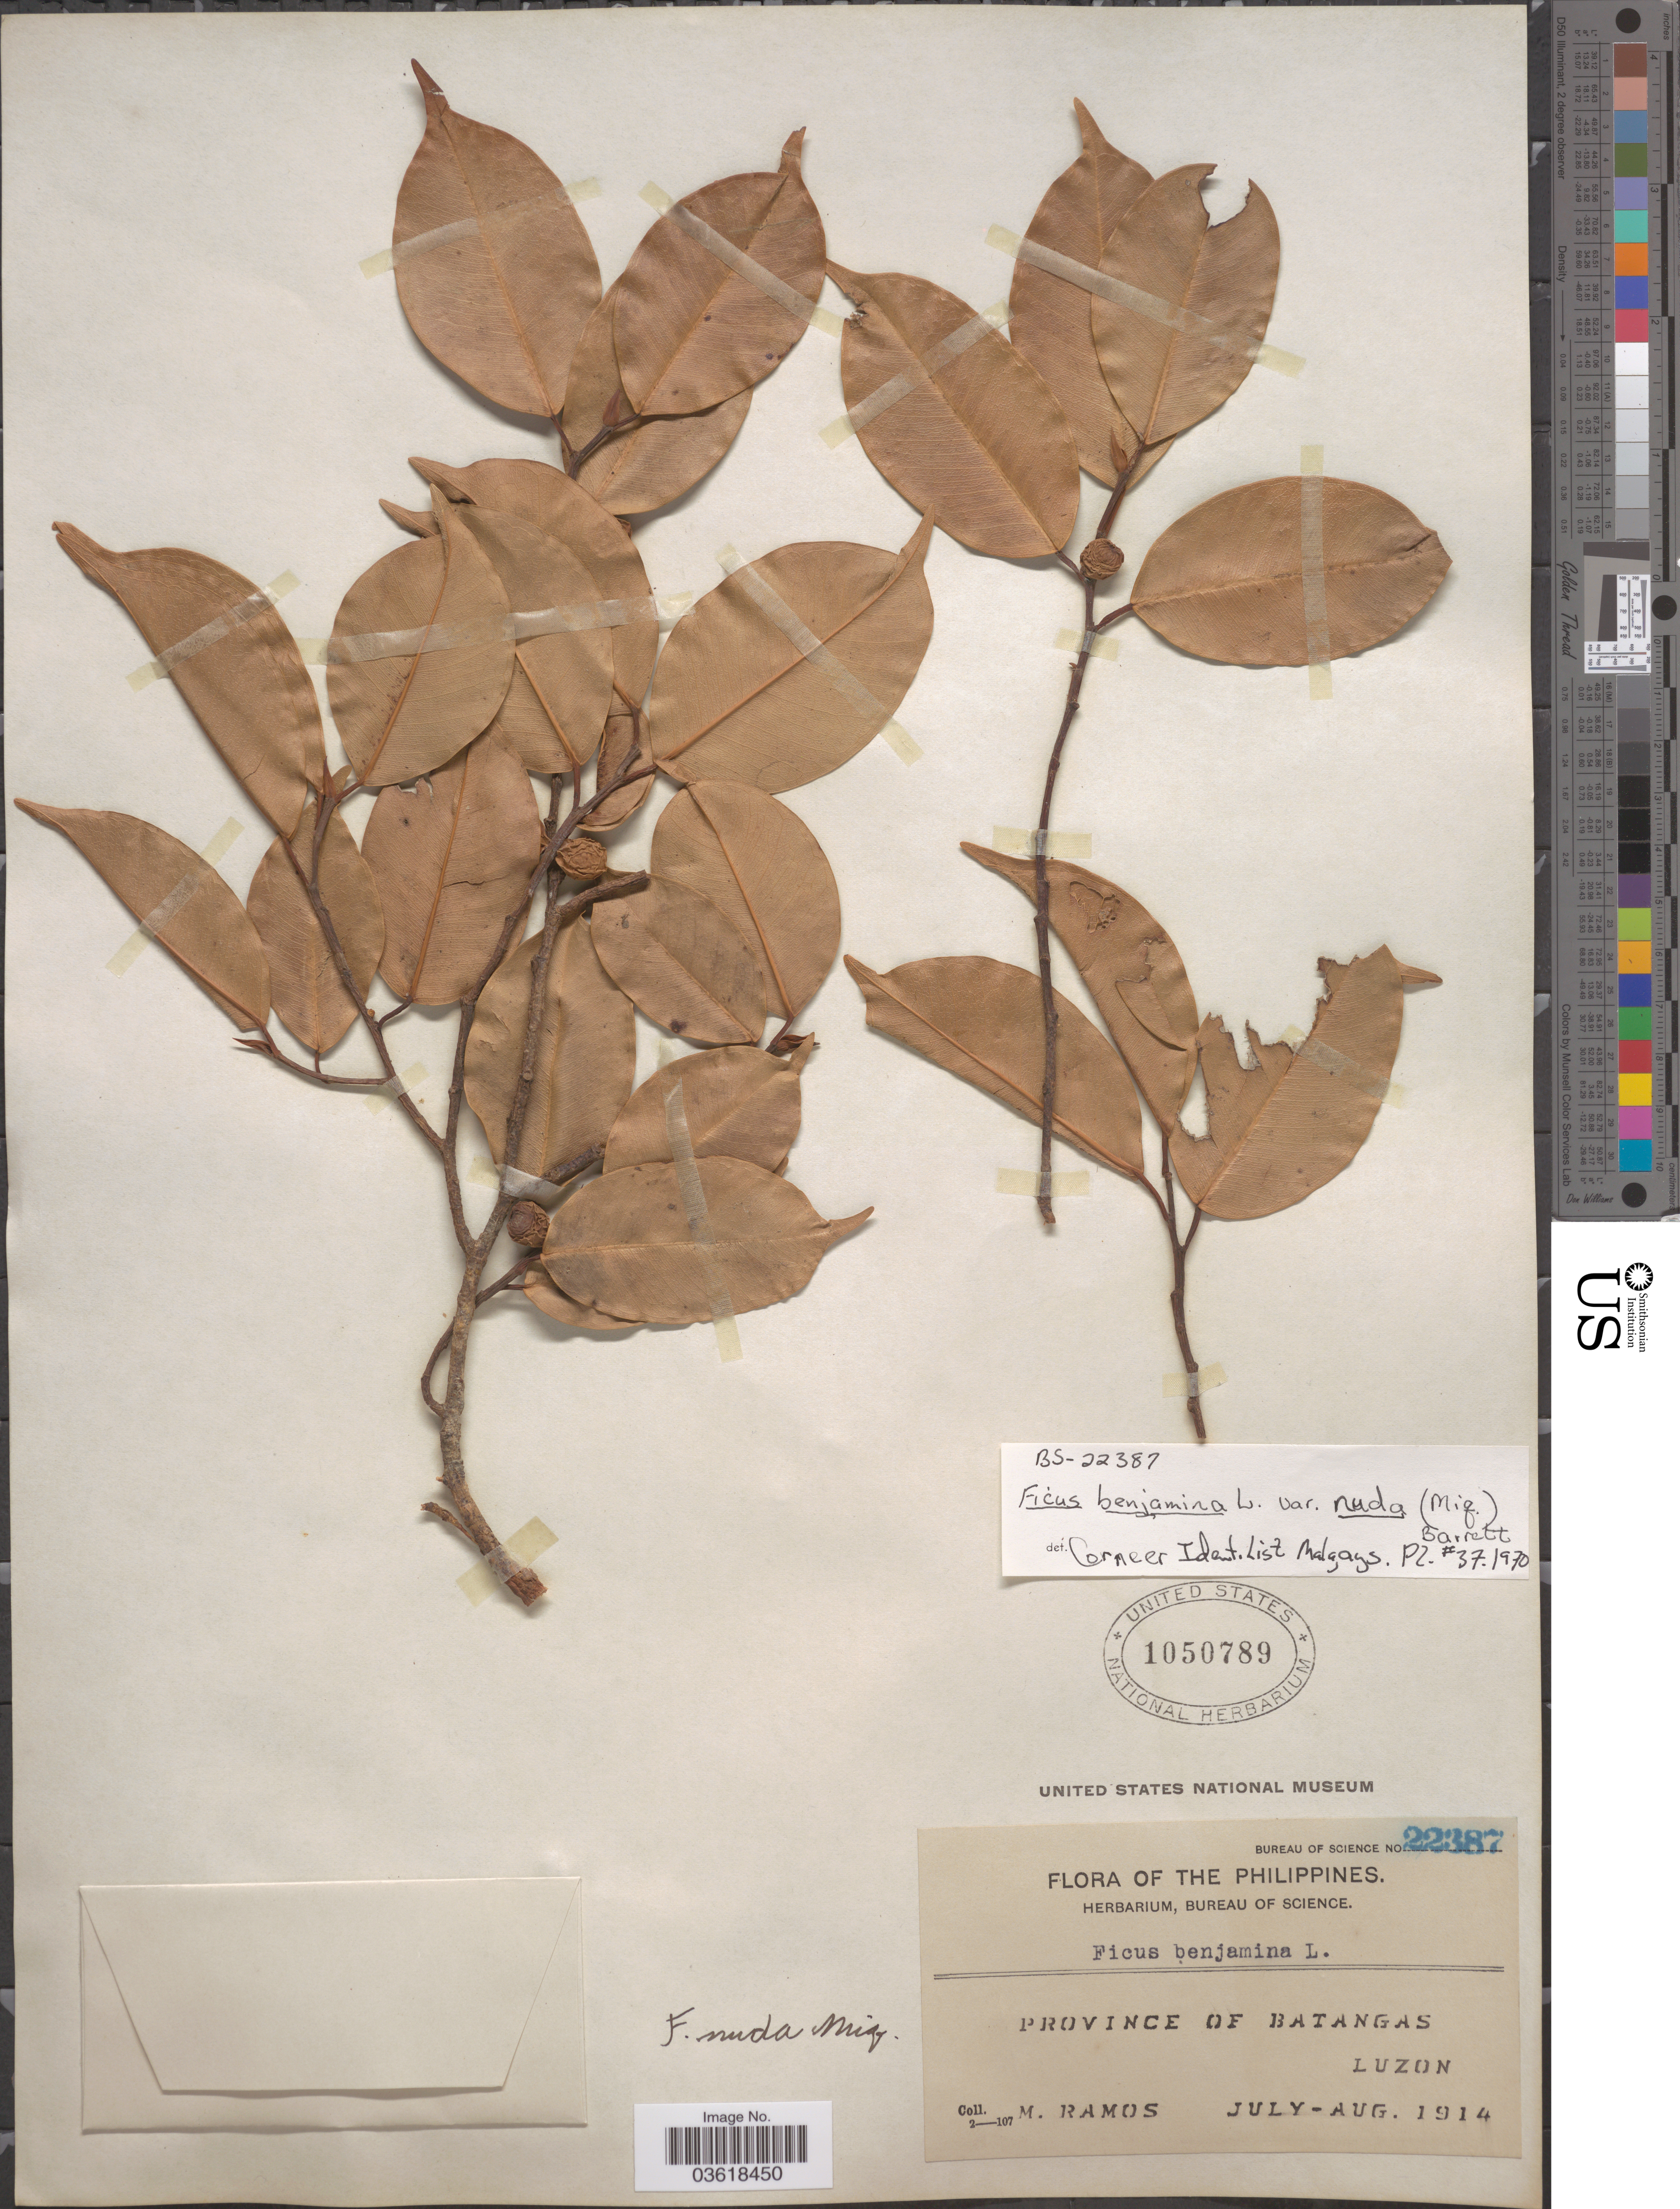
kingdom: Plantae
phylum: Tracheophyta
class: Magnoliopsida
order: Rosales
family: Moraceae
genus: Ficus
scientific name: Ficus benjamina var. nuda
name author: (Miq.) Barrett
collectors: M. Ramos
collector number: Bureau of Science 22387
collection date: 1914-07/1914-08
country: Philippines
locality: Province of Batangas. Luzon.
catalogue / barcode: US 1050789